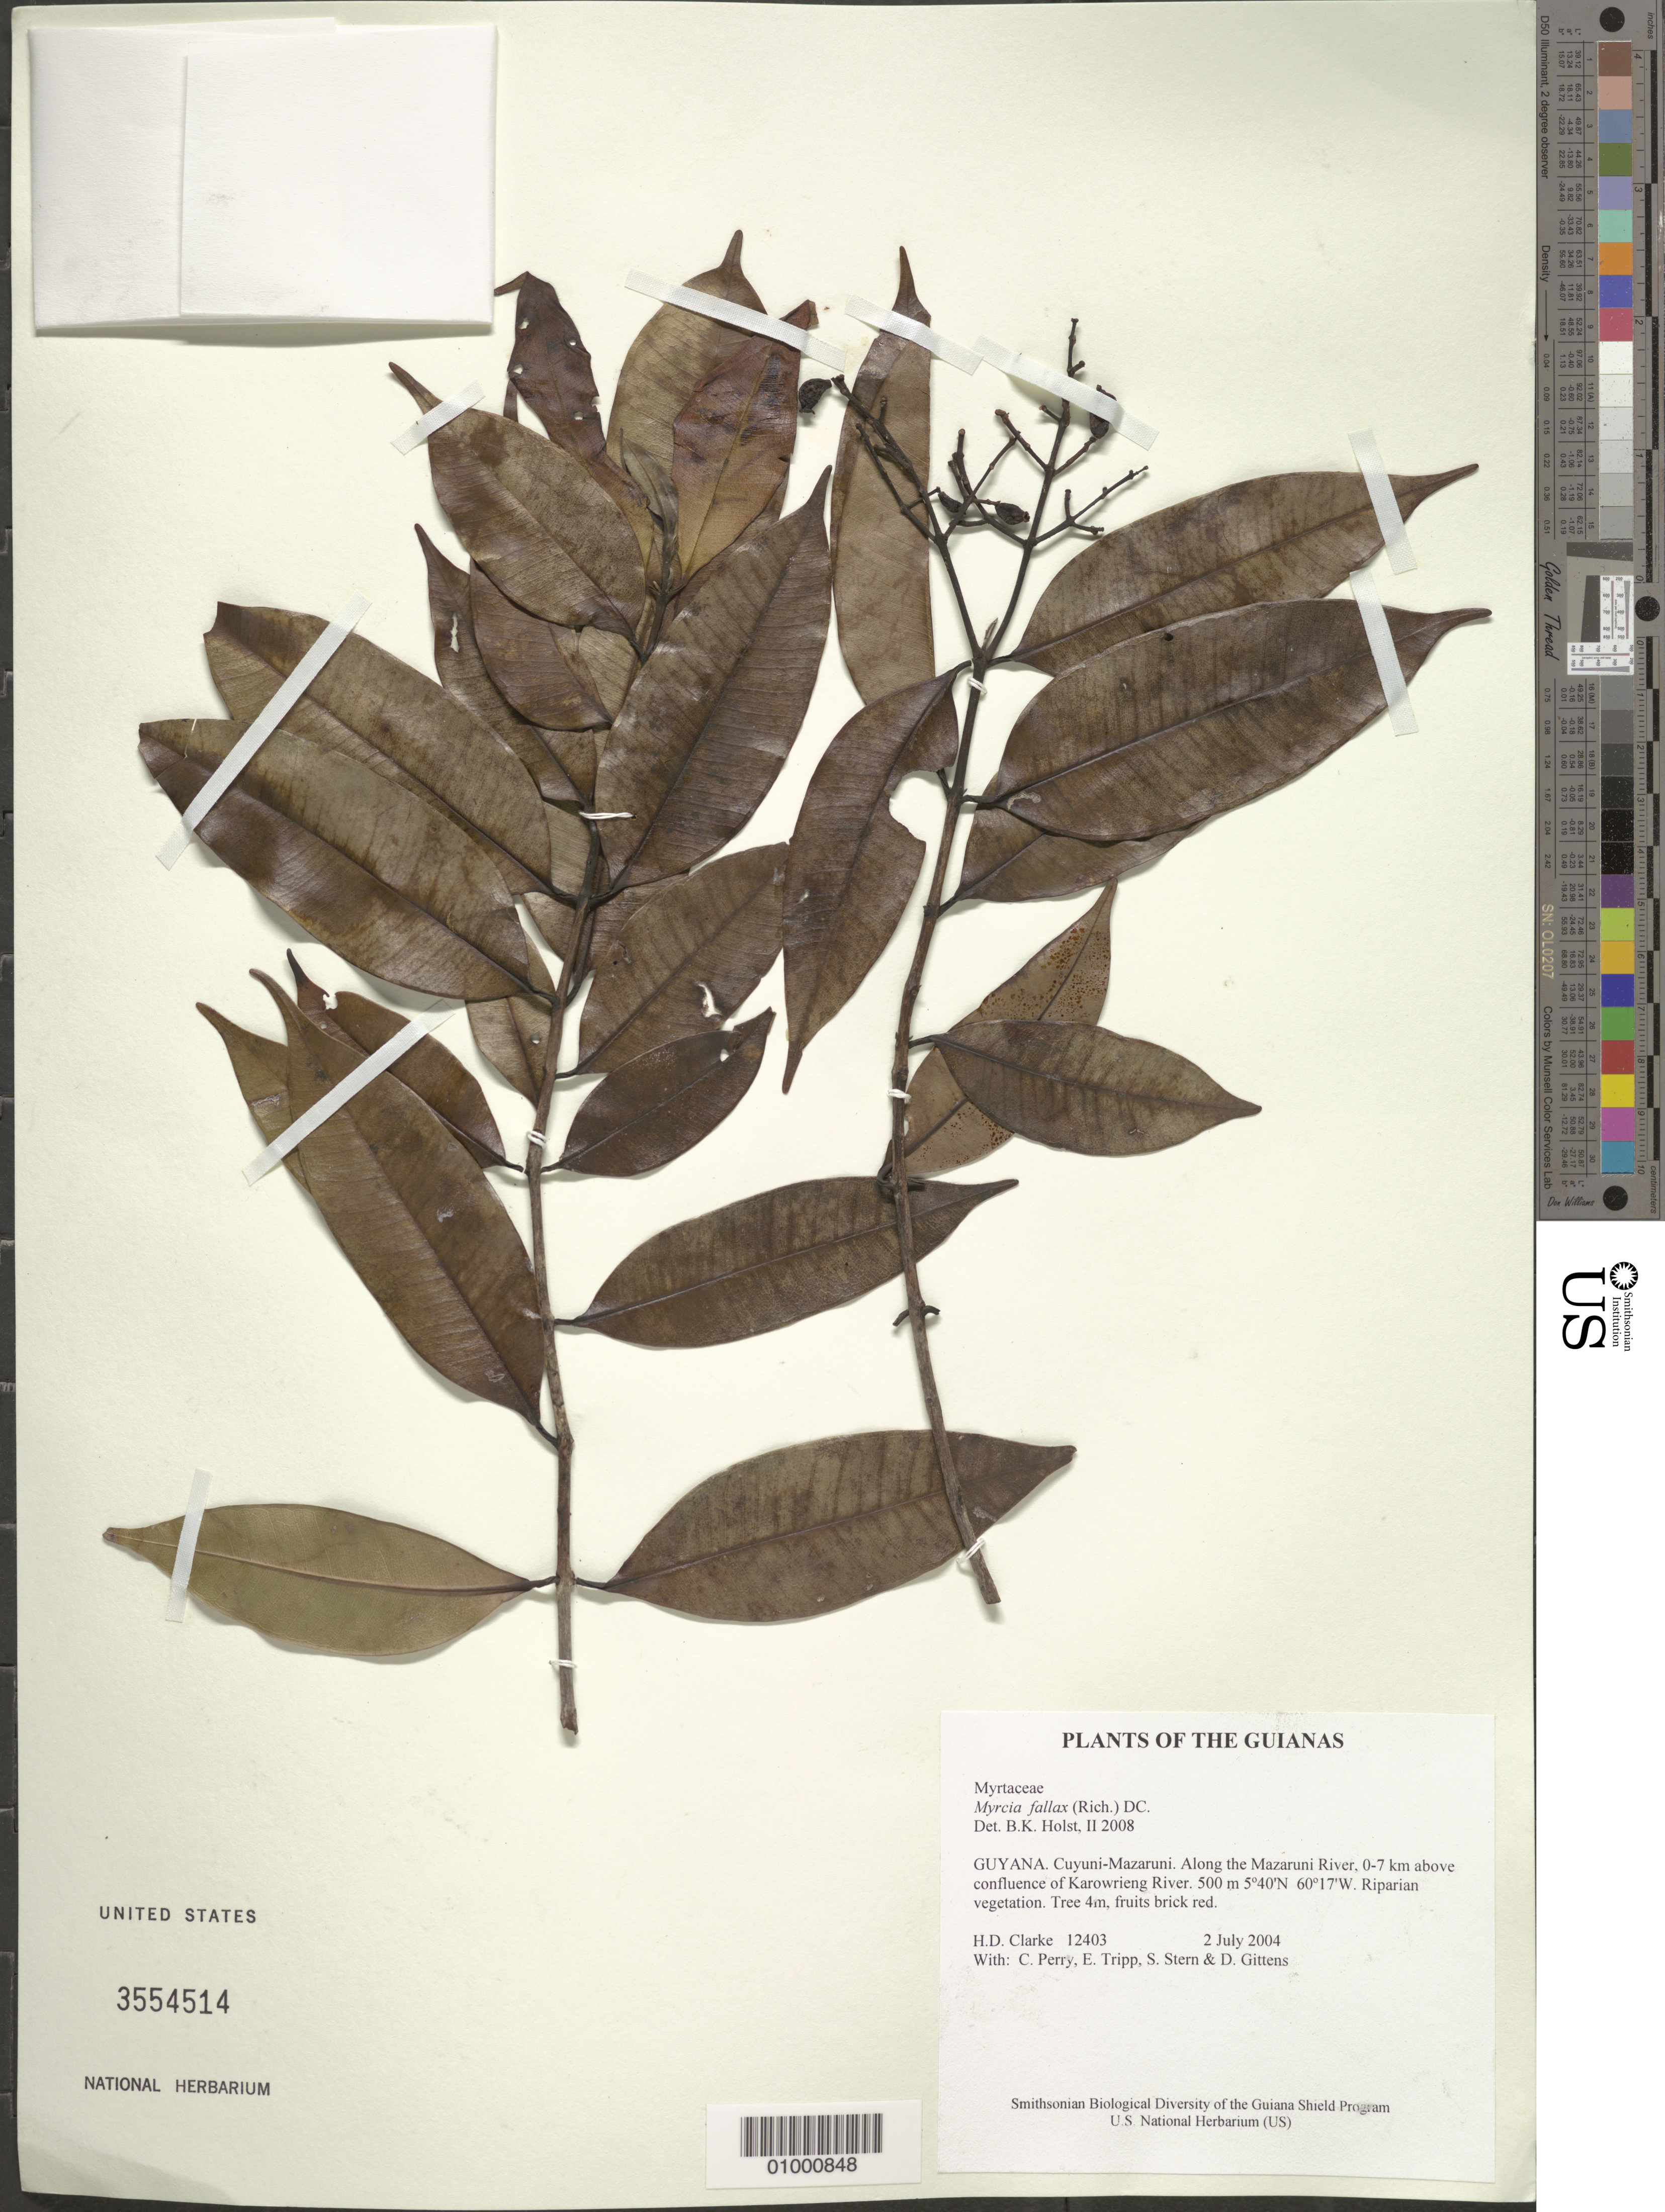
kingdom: Plantae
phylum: Tracheophyta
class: Magnoliopsida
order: Myrtales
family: Myrtaceae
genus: Myrcia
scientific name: Myrcia fallax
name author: (Rich.) DC.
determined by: Holst, Bruce K.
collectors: H. D. Clarke, C. Perry, E. Tripp, S. R. Stern & D. Gittens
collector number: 12403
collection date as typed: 2 July 2004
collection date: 2004-07-02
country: Guyana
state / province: Cuyuni-Mazaruni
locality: Along the Mazaruni River, 0-7 km above confluence of Karowrieng River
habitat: Riparian vegetation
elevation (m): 500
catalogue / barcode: US 3554514